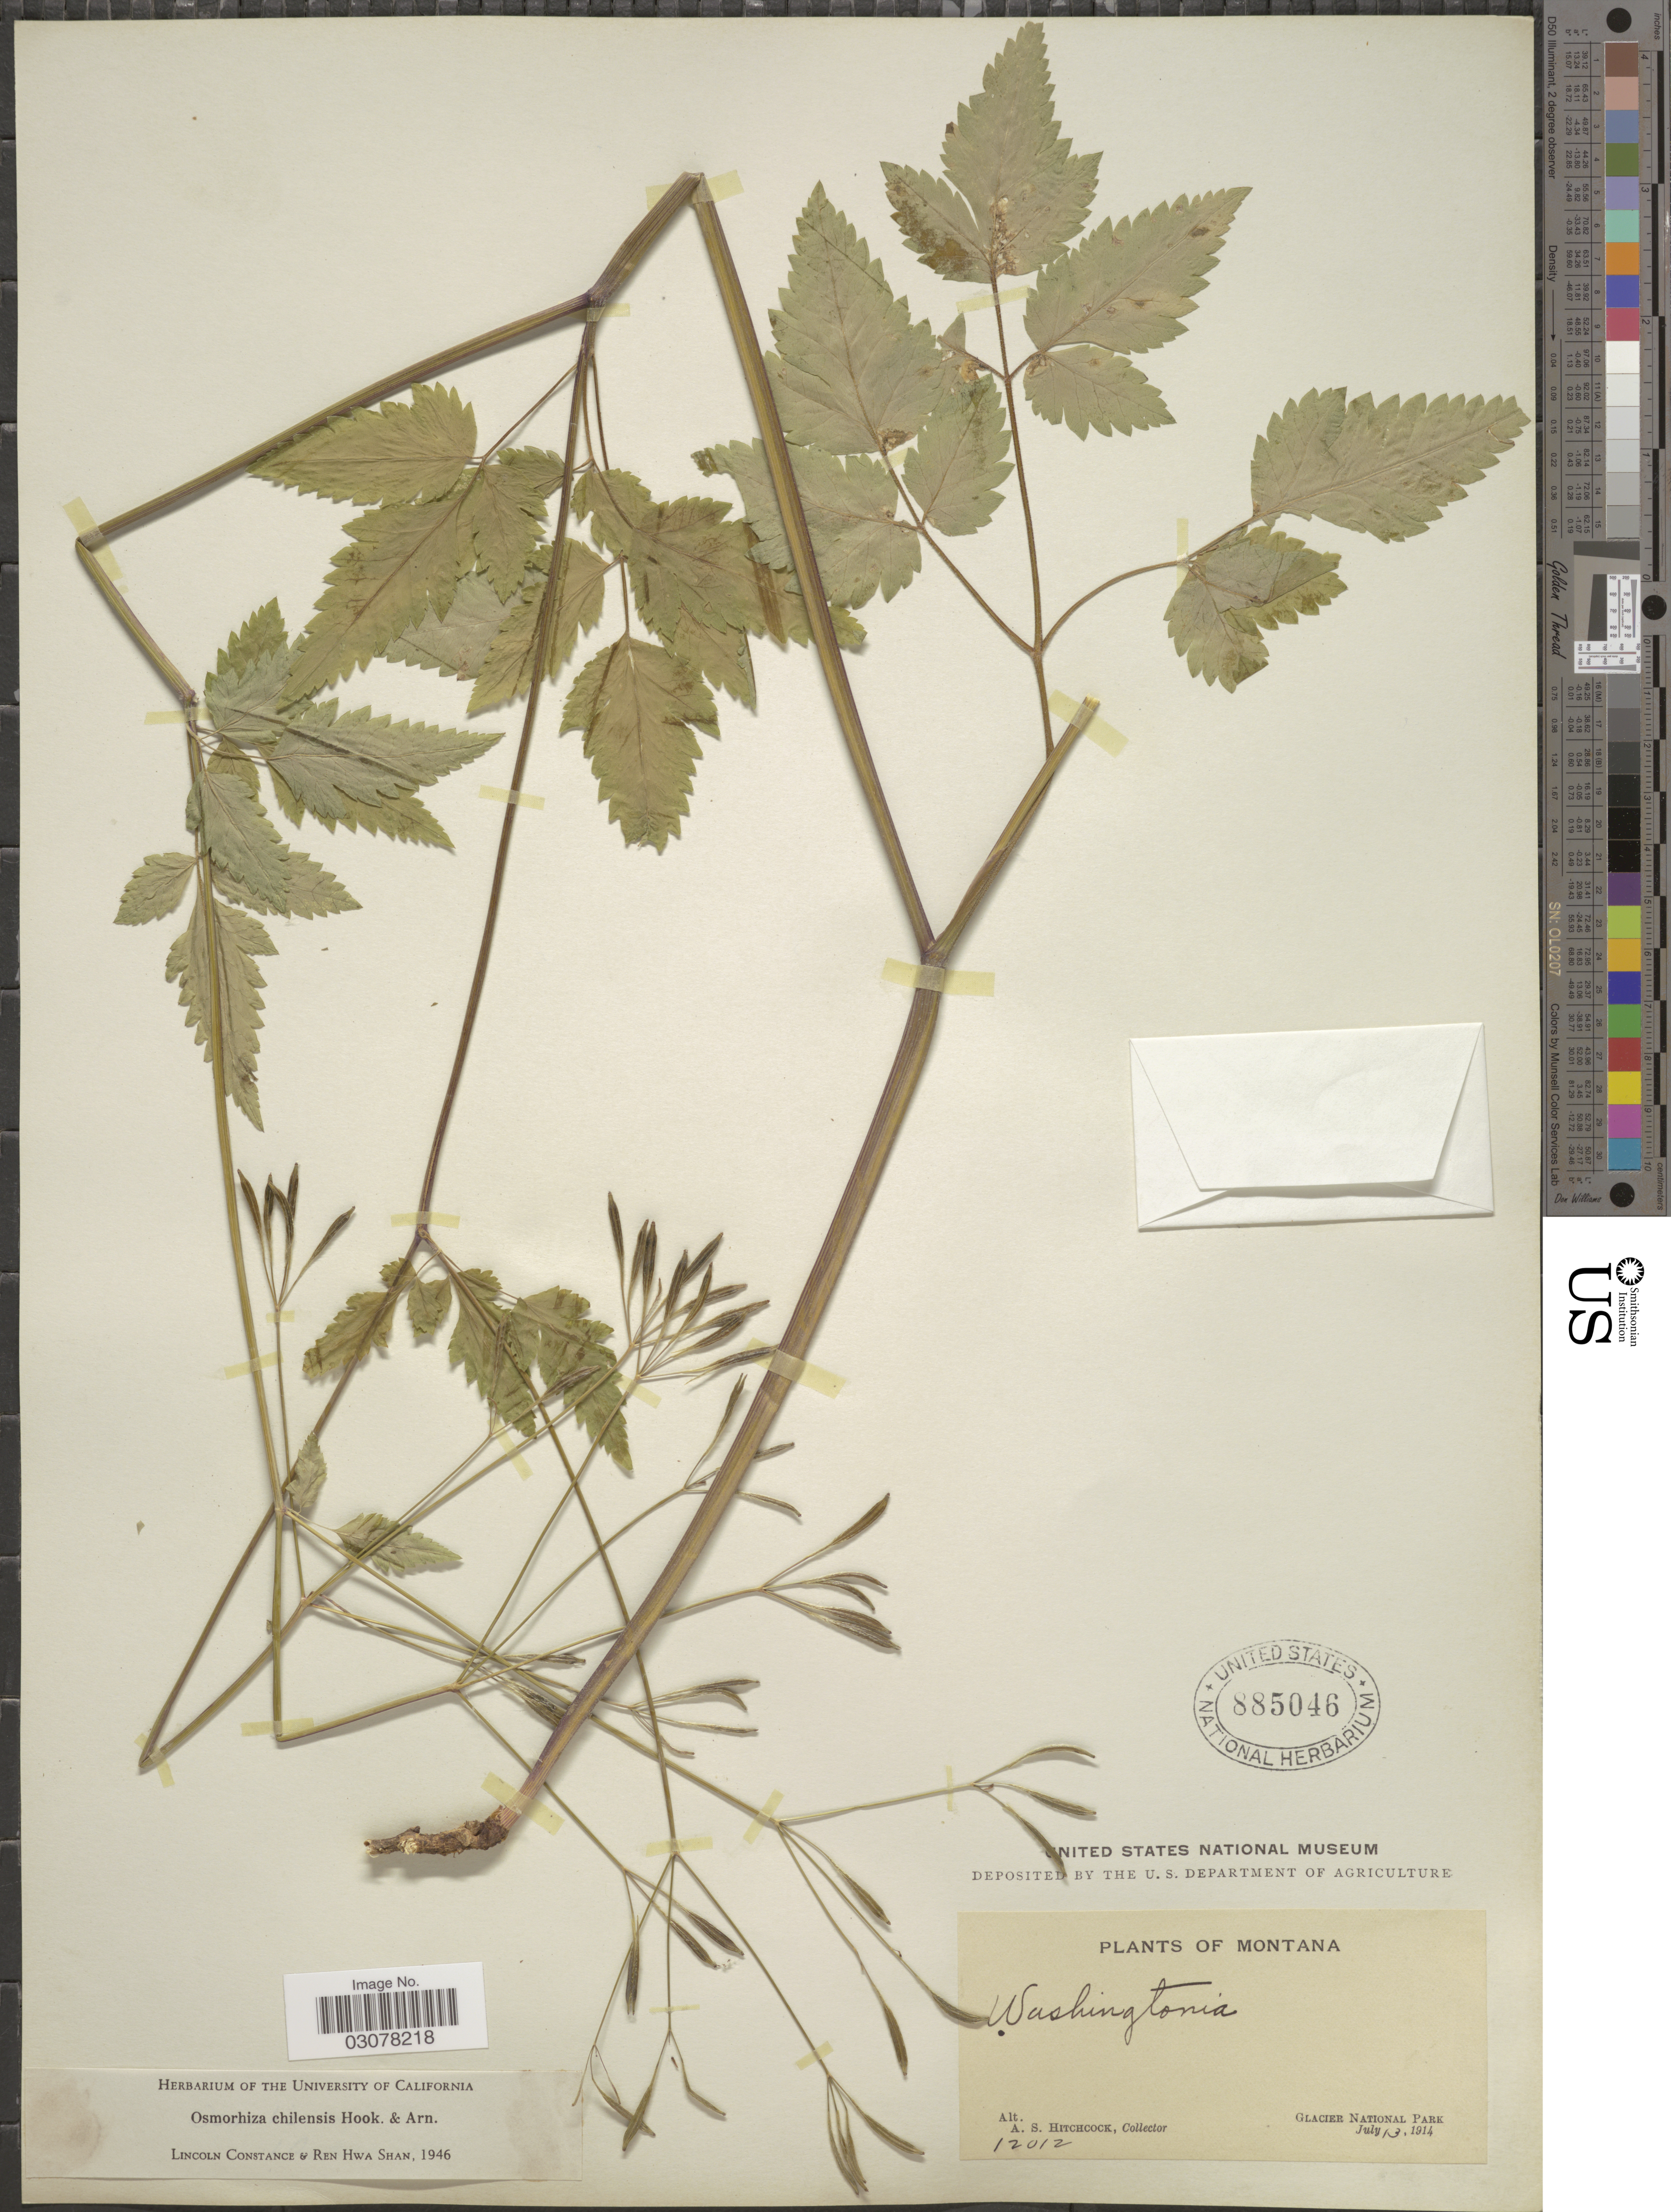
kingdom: Plantae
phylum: Tracheophyta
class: Magnoliopsida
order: Apiales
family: Apiaceae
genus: Osmorhiza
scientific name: Osmorhiza chilensis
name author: Hook. & Arn.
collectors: A. S. Hitchcock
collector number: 12012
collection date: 1914-07-13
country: United States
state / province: Montana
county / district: Flathead / Glacier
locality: Glacier National Park.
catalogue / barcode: US 885046